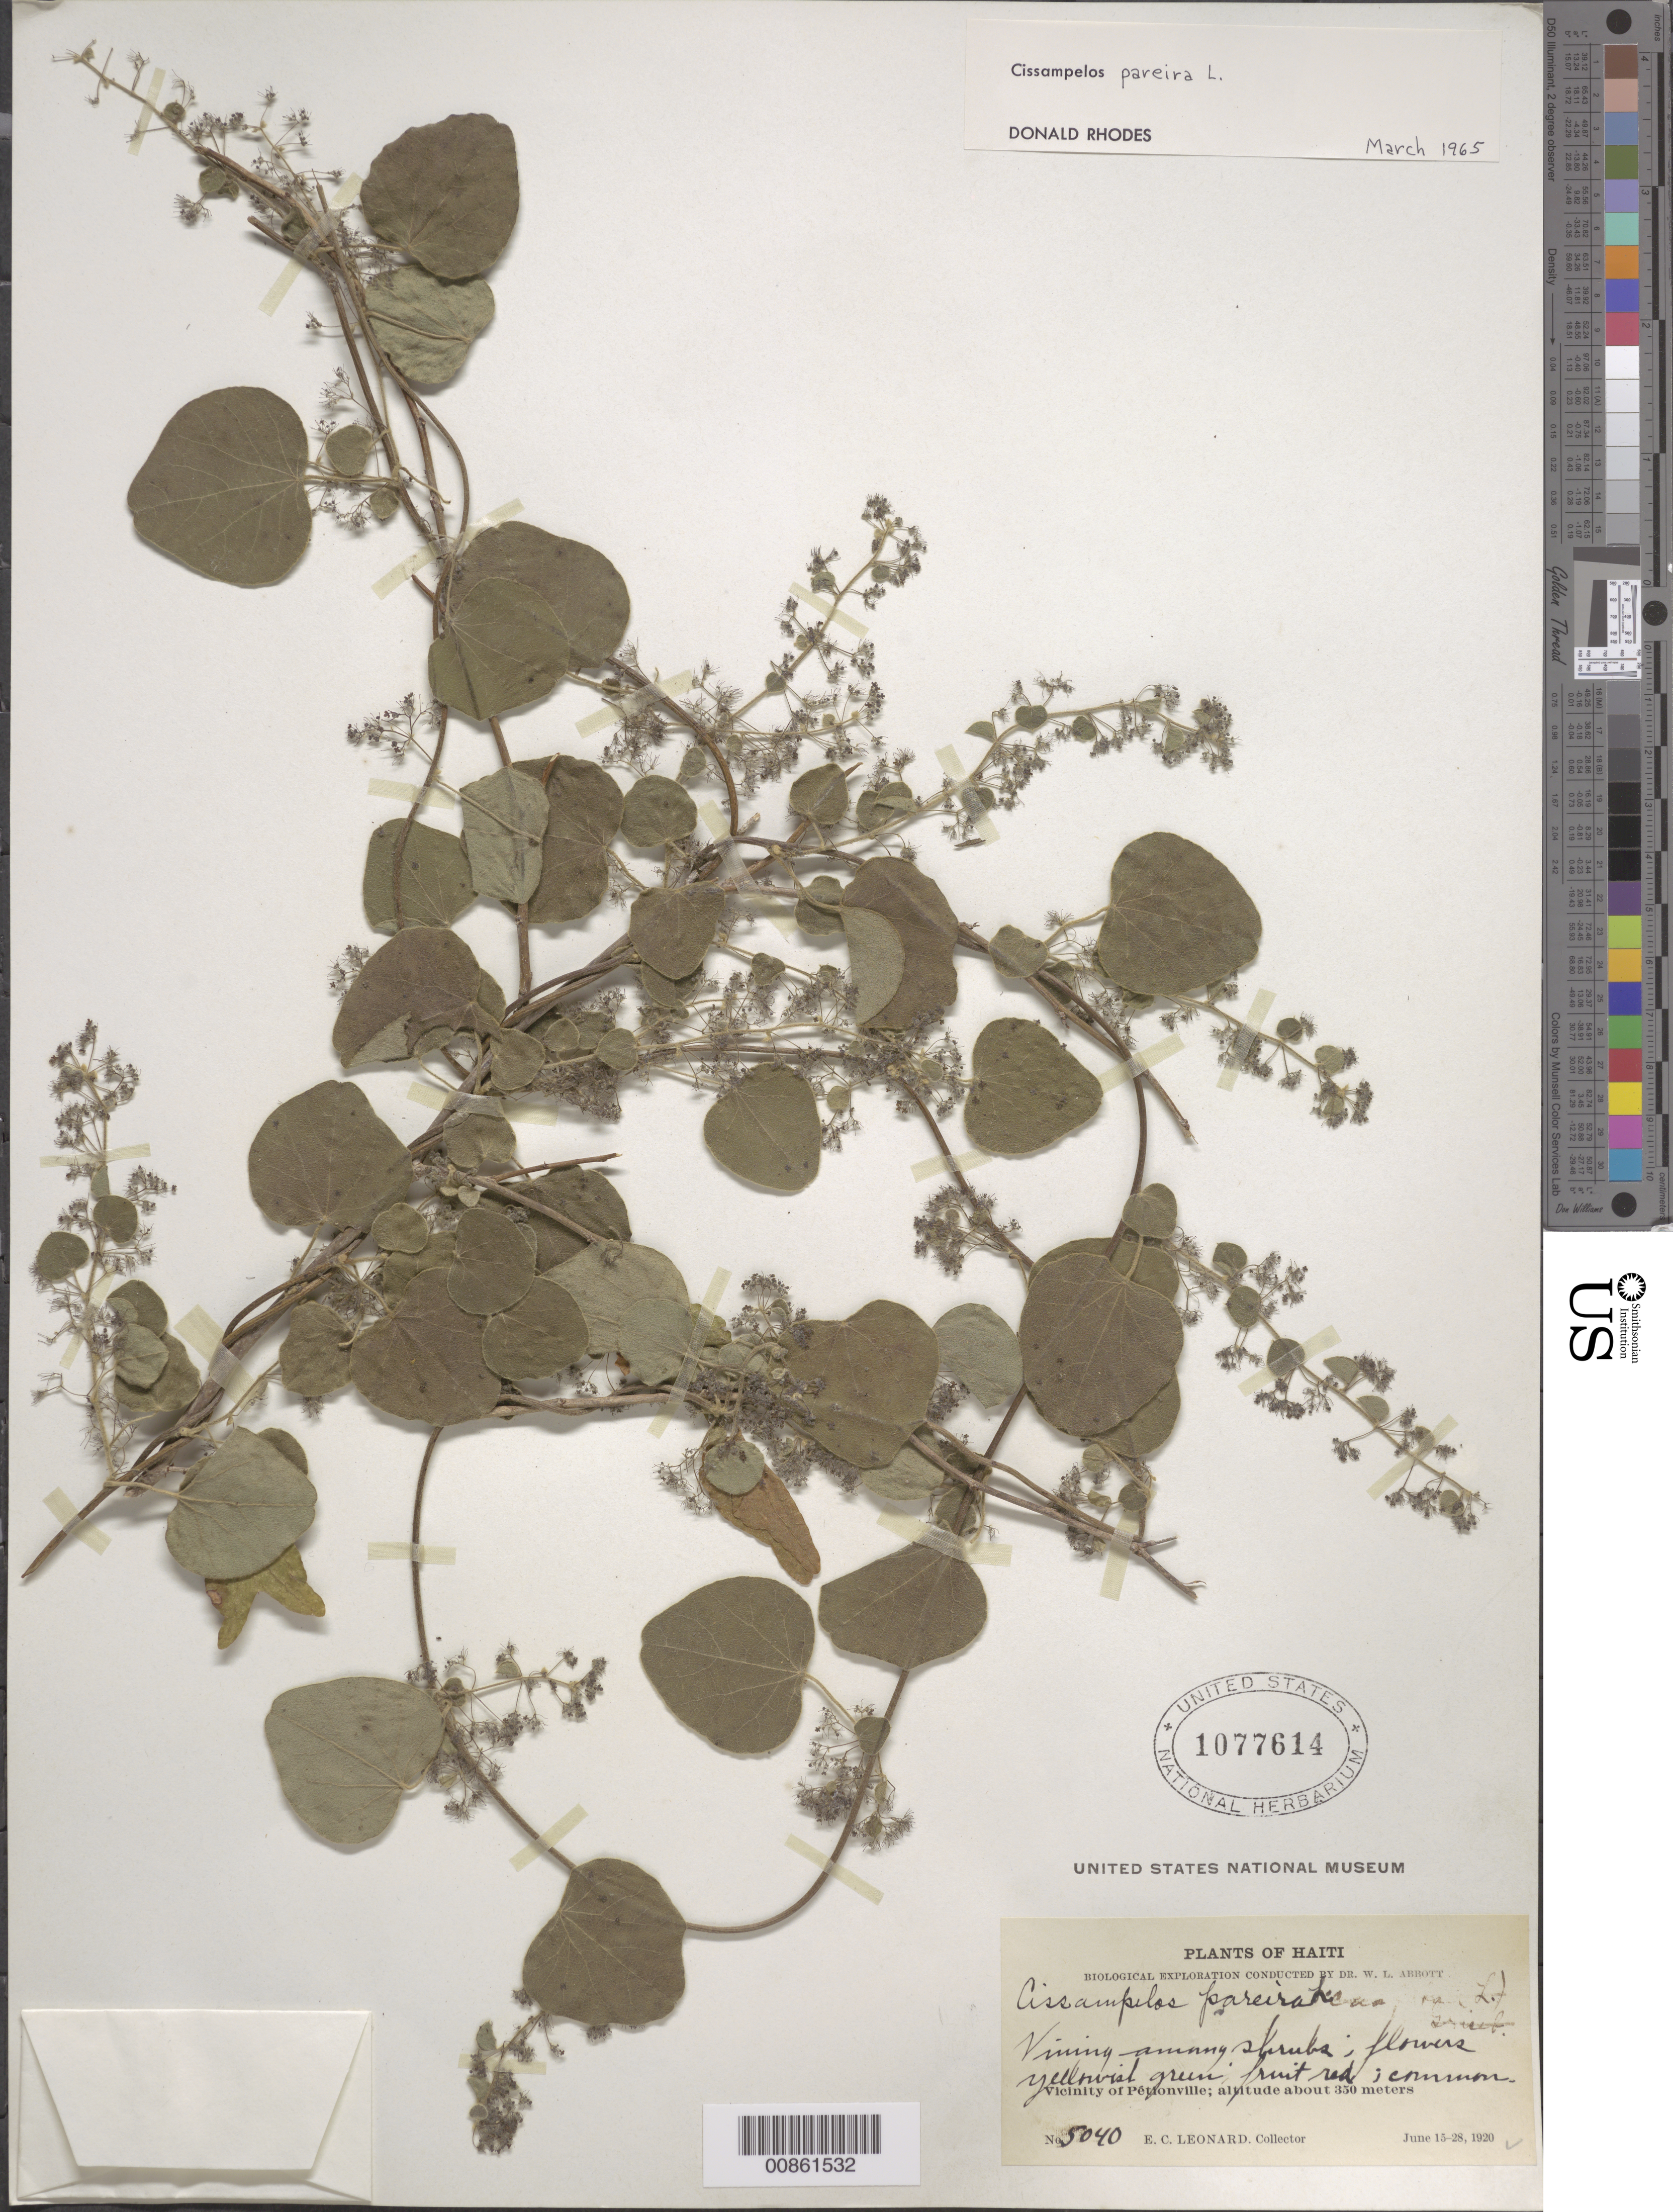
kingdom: Plantae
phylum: Tracheophyta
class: Magnoliopsida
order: Ranunculales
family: Menispermaceae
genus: Cissampelos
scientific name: Cissampelos pareira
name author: L.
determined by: Rhodes, D.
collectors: E. C. Leonard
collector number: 5040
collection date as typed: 15 Jun 1920 to 28 Jun 1920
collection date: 1920-06-15/1920-06-28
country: Haiti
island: Hispaniola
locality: Vicinity of Pétionville.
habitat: Vining among shrubs.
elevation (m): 350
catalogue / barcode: US 1077614